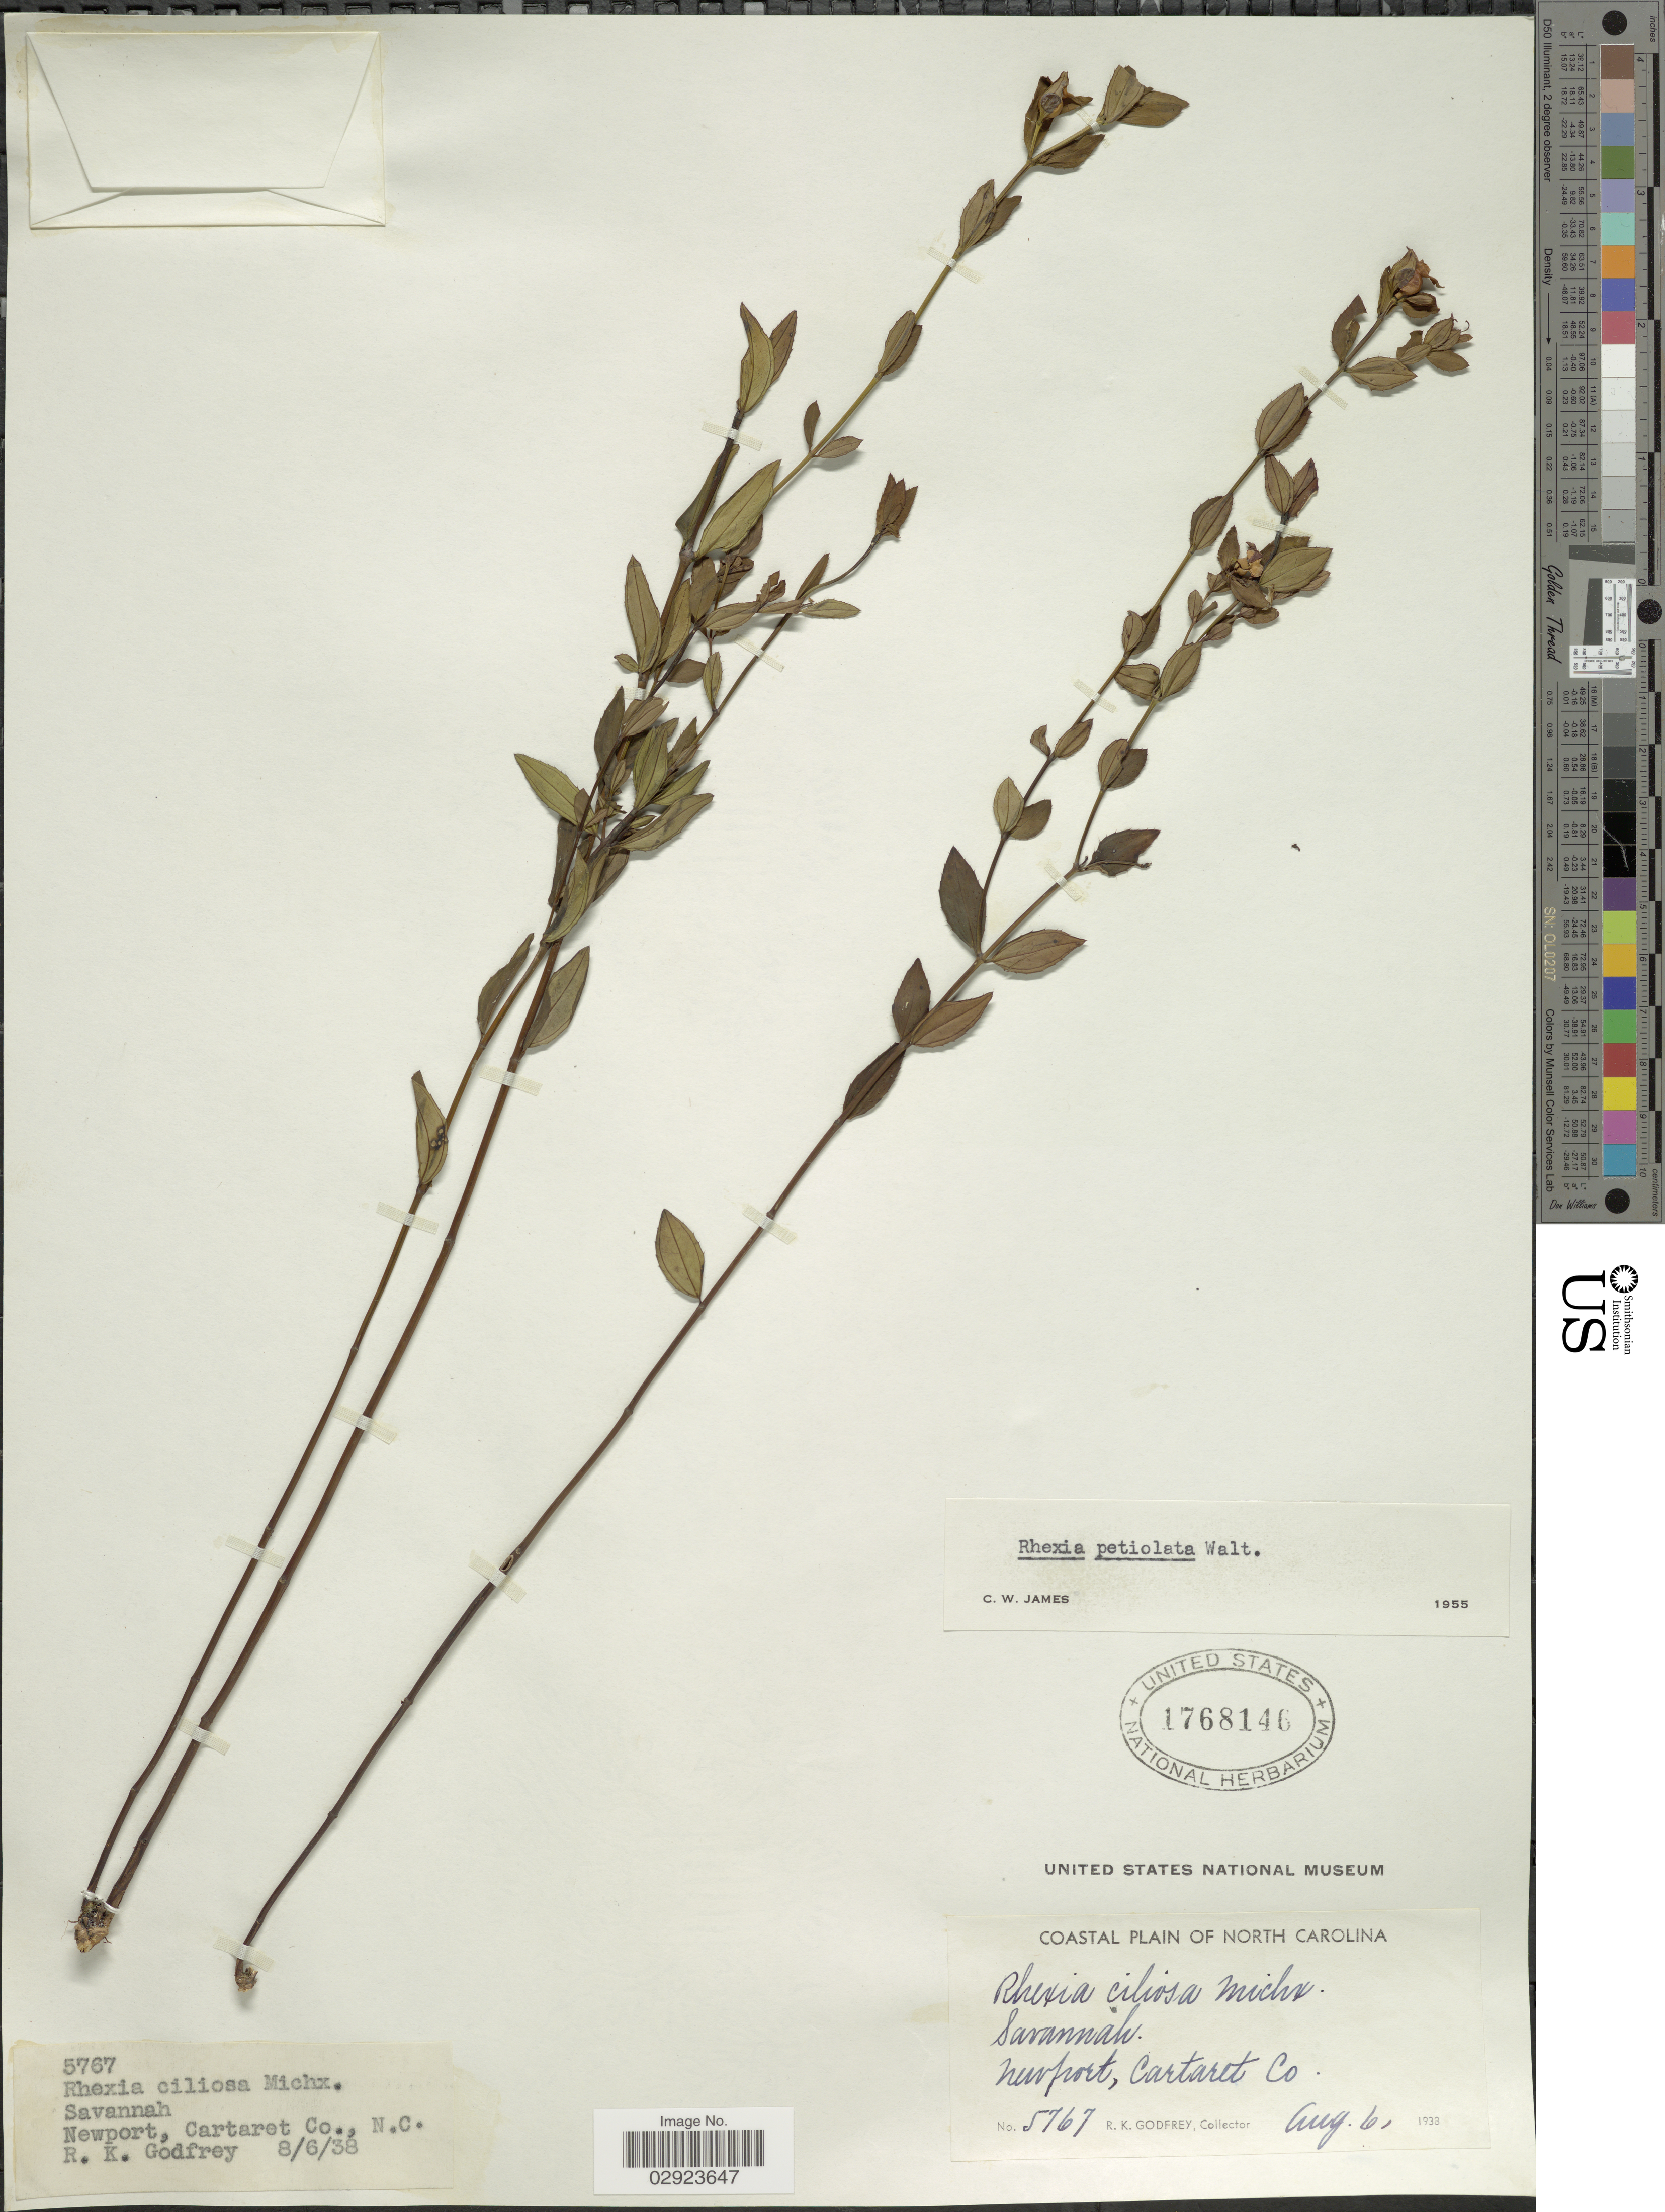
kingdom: Plantae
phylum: Tracheophyta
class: Magnoliopsida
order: Myrtales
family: Melastomataceae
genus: Rhexia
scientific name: Rhexia petiolata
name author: Walter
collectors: R. K. Godfrey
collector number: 5767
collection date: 1938-08-06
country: United States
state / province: North Carolina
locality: Coastal plain of North Carolina. Newport, Cartaret Co.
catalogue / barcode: US 1768146